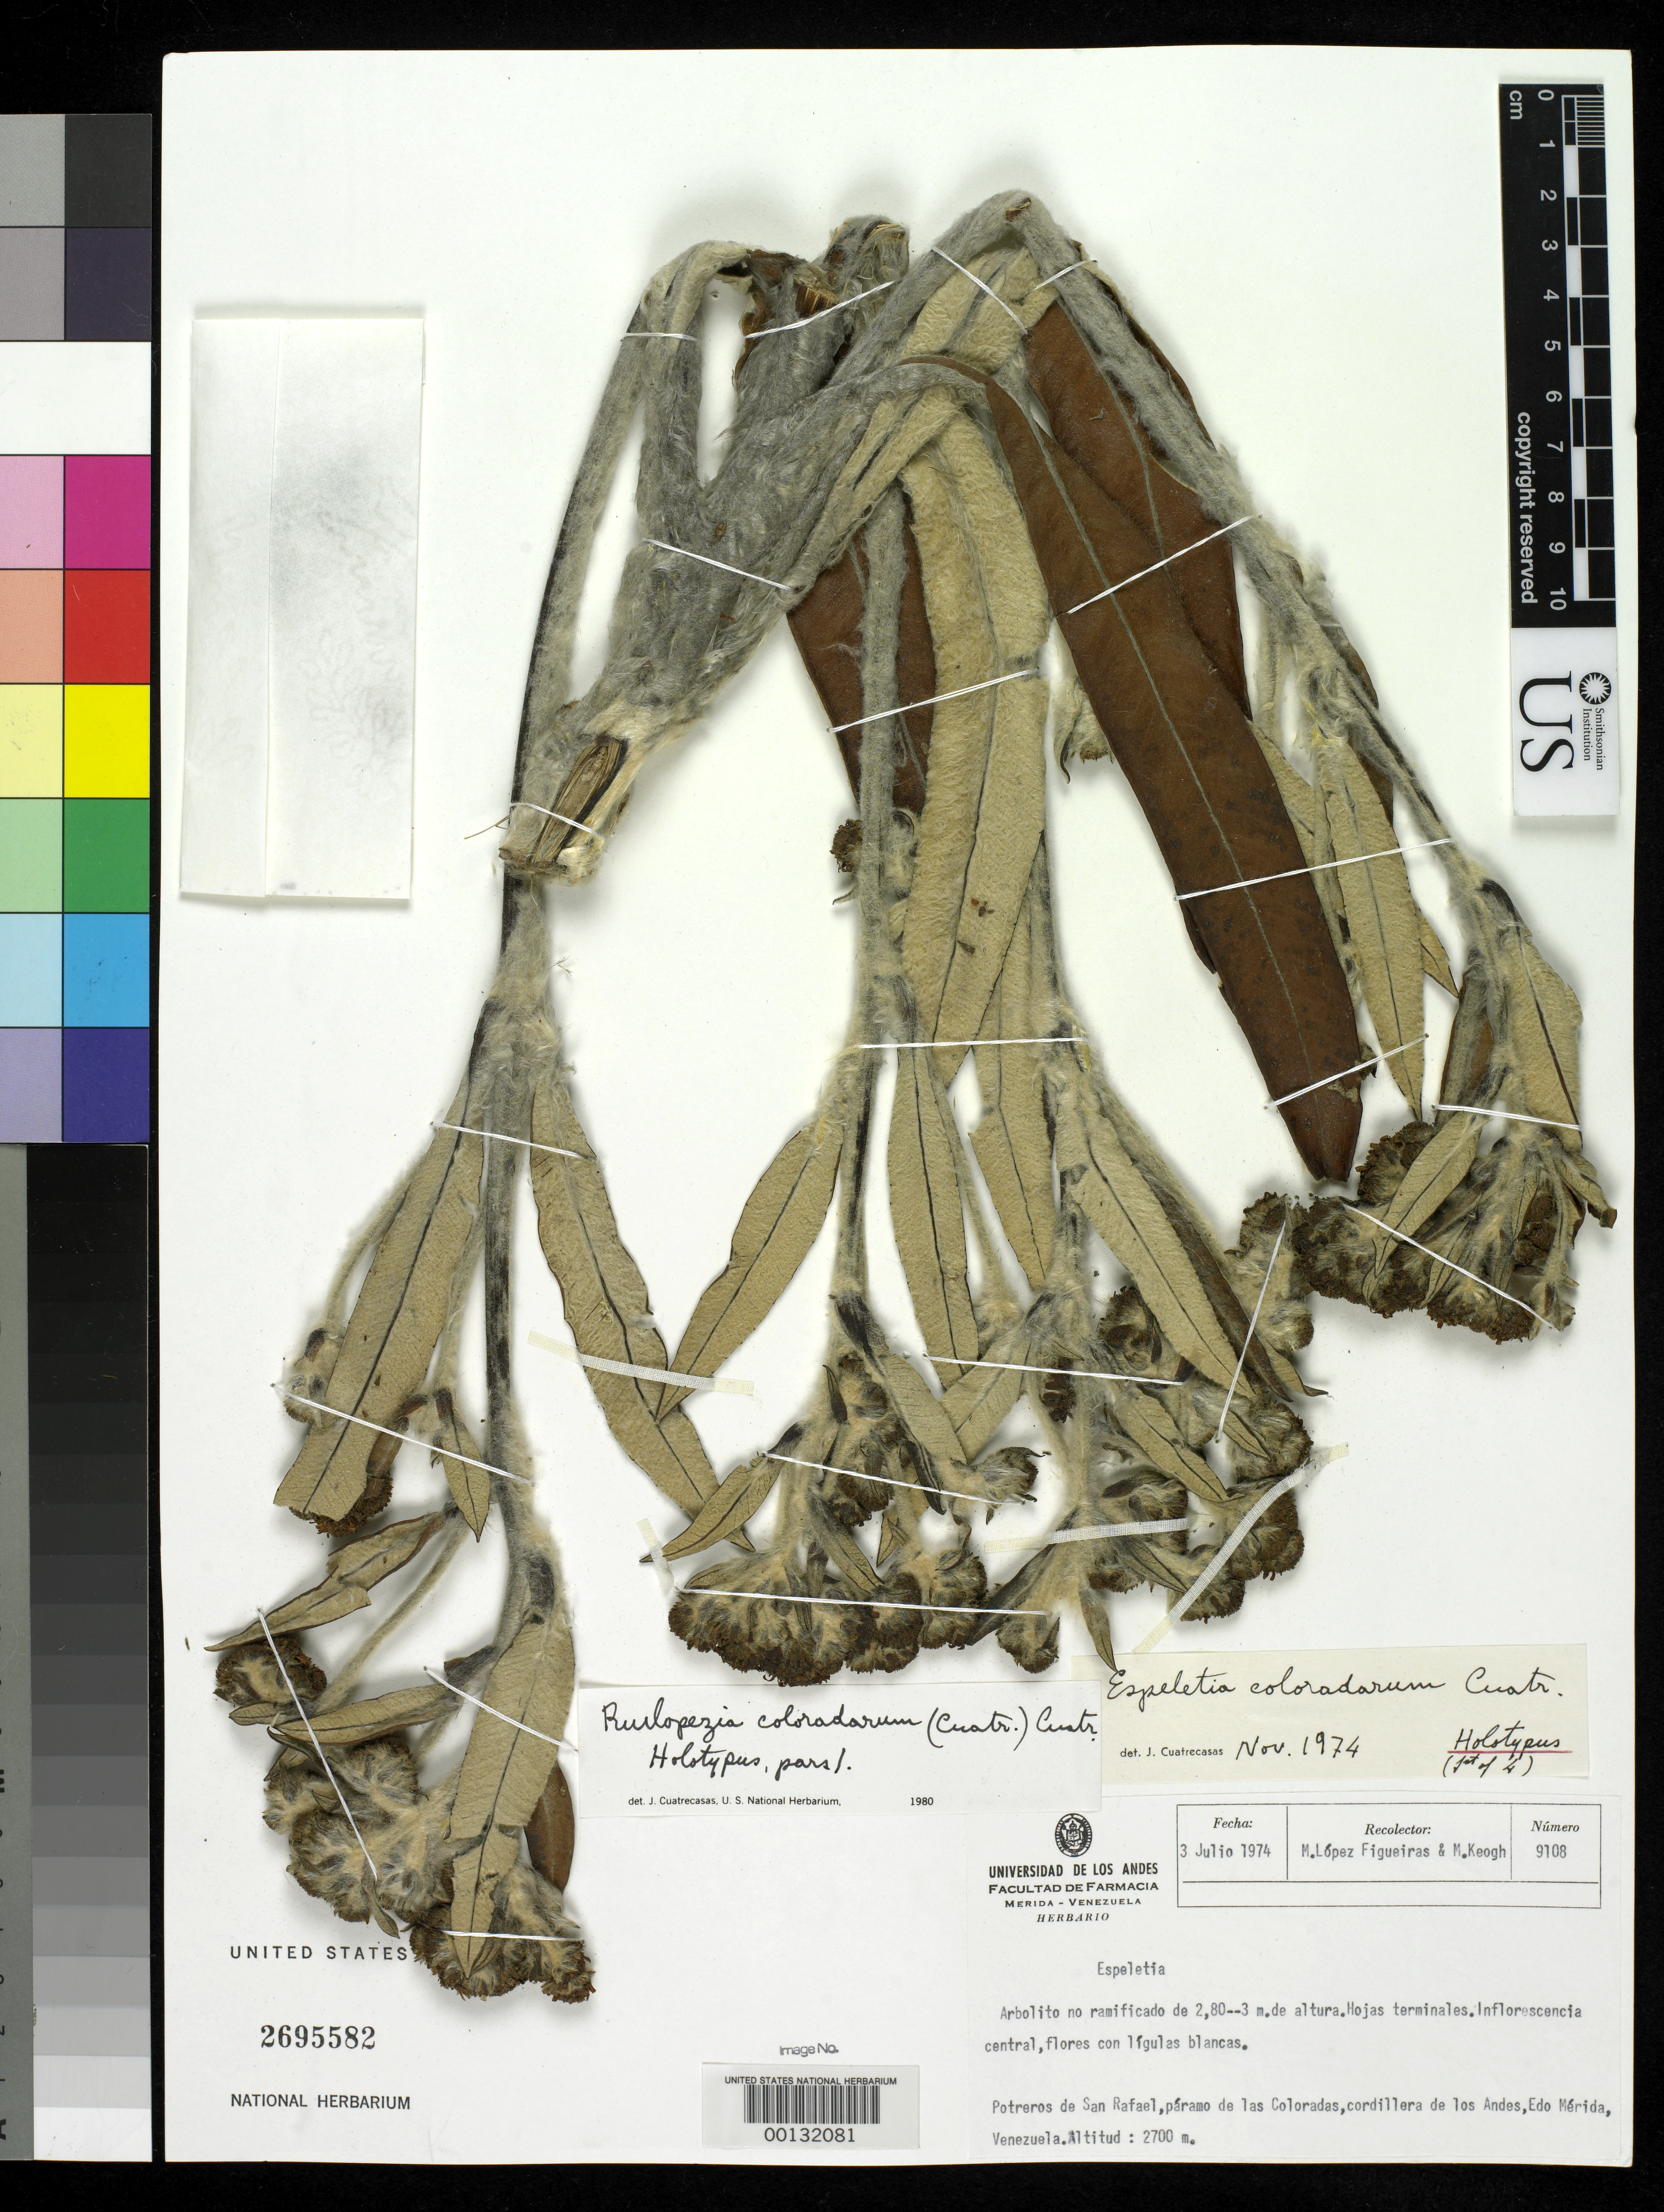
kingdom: Plantae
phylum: Tracheophyta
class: Magnoliopsida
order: Asterales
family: Asteraceae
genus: Espeletia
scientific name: Espeletia coloradarum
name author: Cuatrec.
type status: Holotype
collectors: M. López Figueiras & M. Keogh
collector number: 9108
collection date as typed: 03 Jul 1974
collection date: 1974-07-03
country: Venezuela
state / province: Mérida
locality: Potreros de San Rafael, Páramo de las Coloradas, Cordillera de Los Andes.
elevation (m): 2700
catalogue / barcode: US 2695582